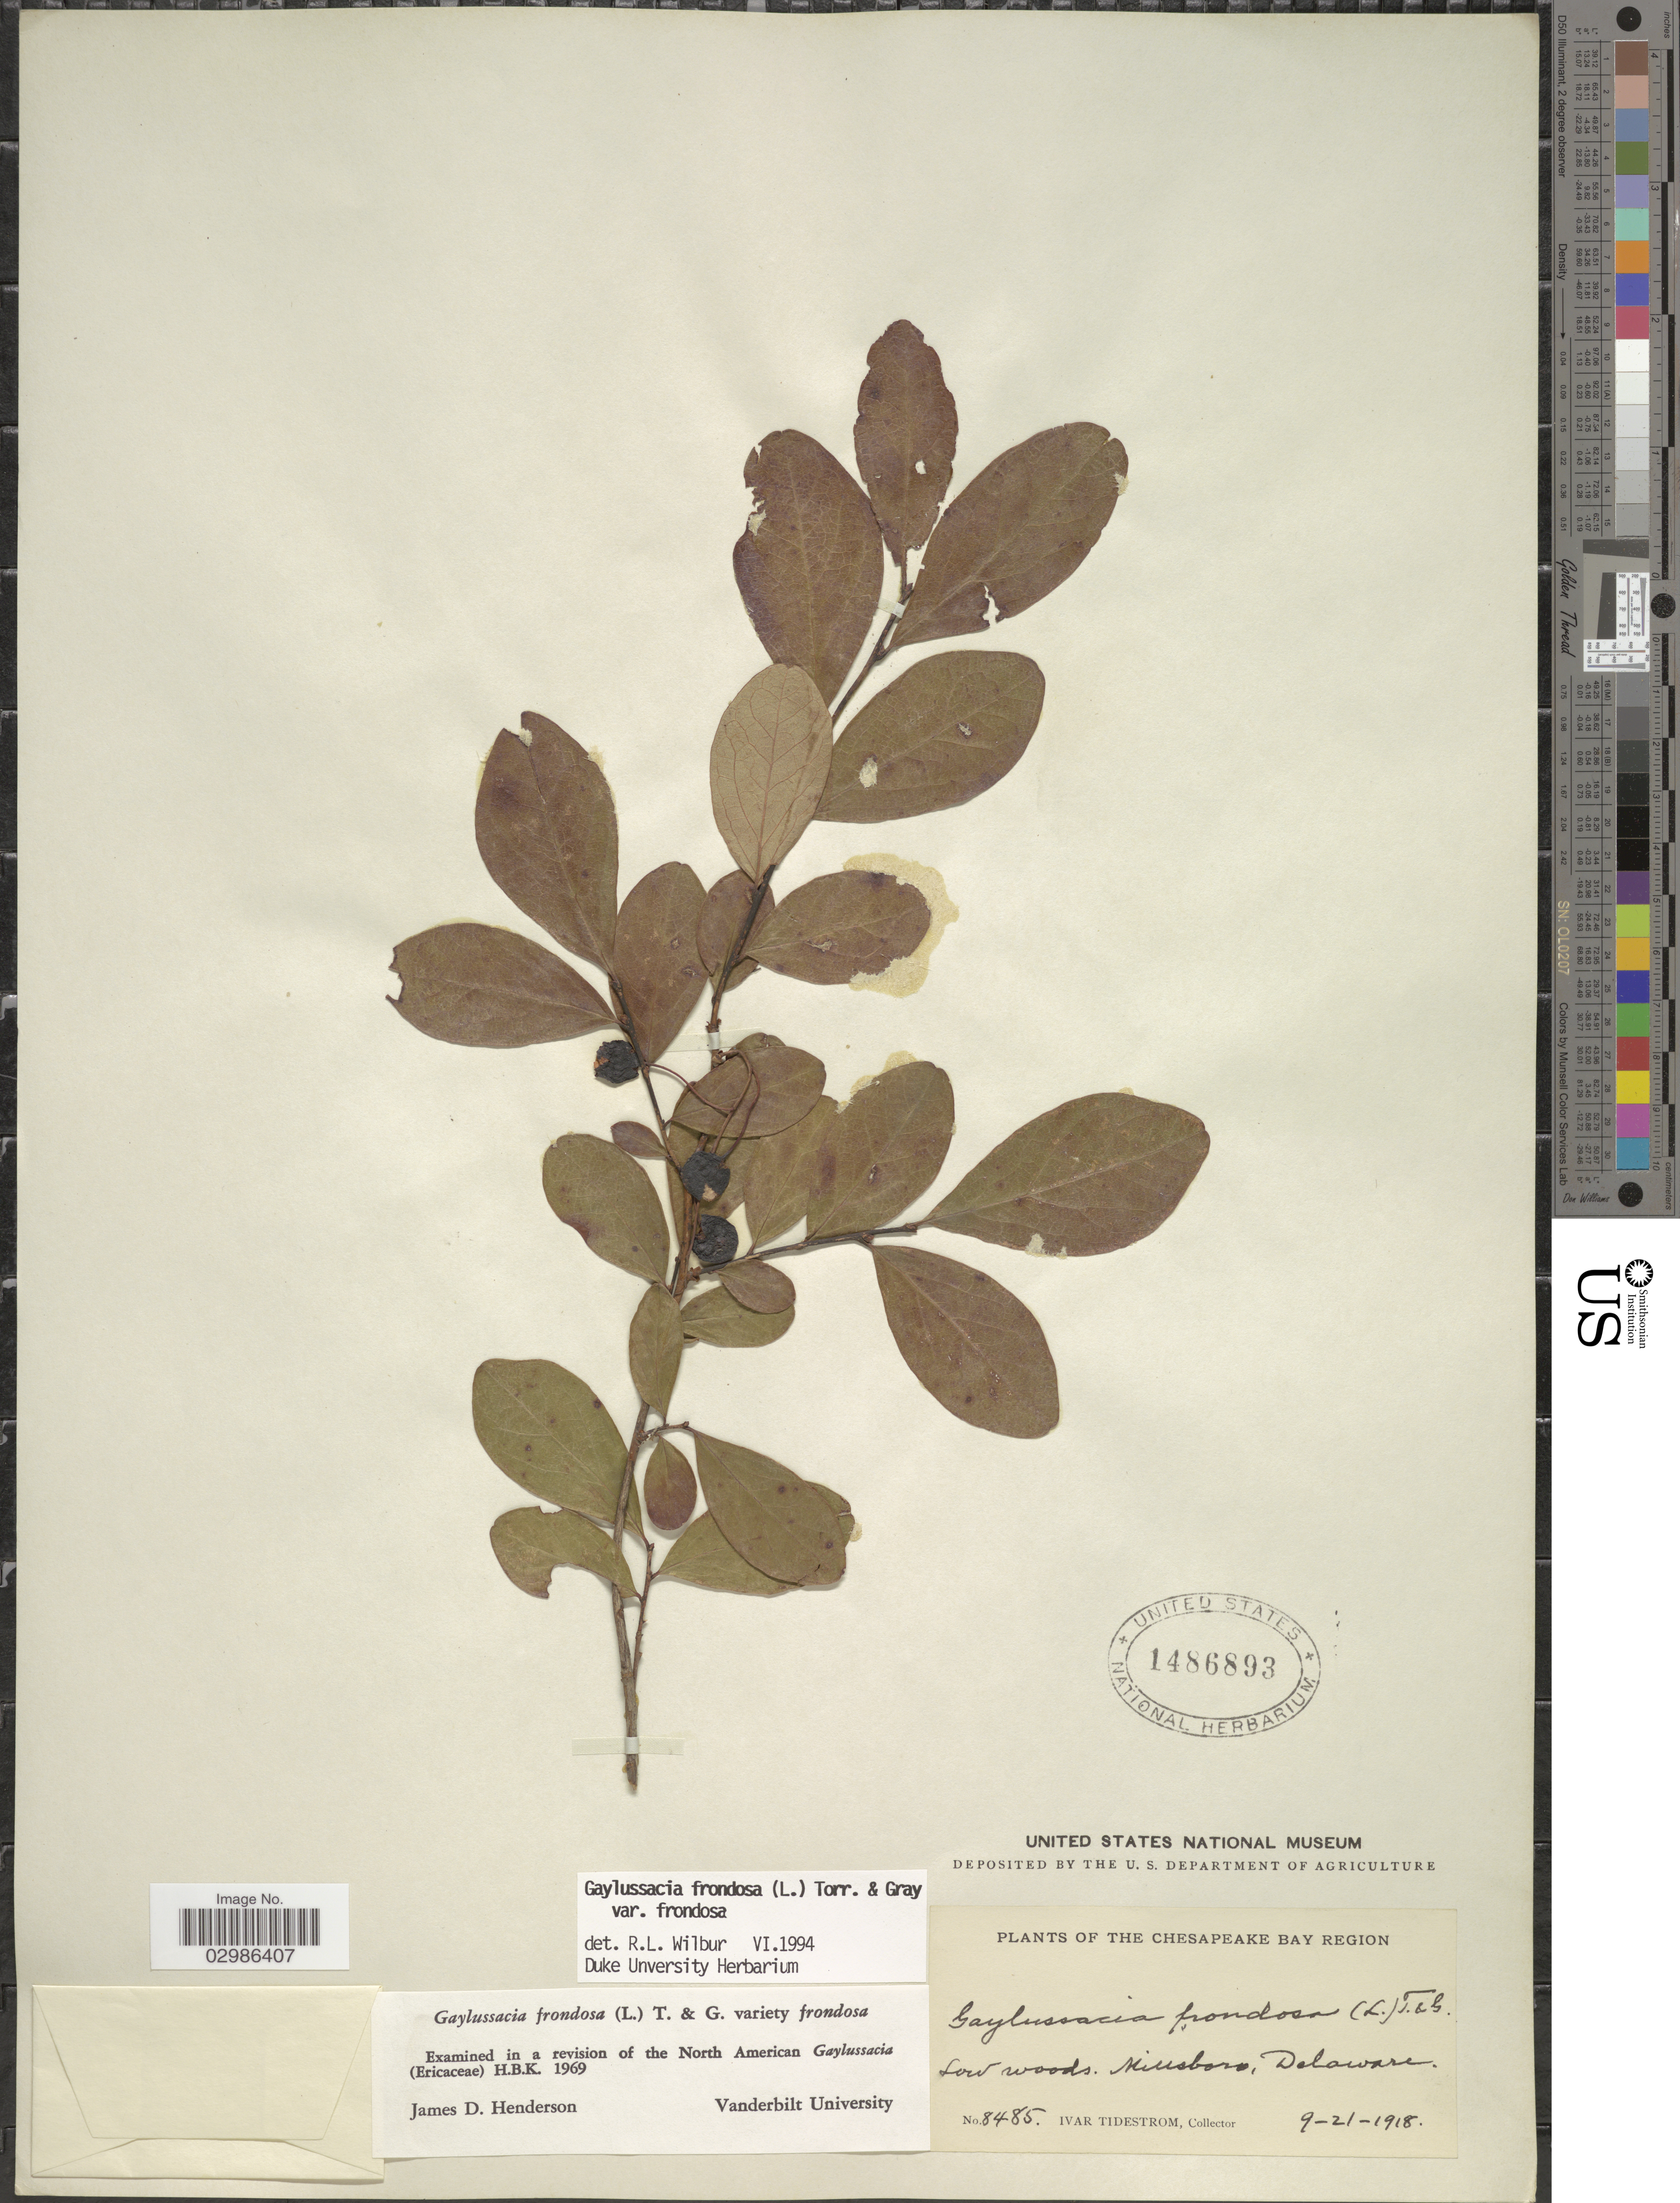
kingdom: Plantae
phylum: Tracheophyta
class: Magnoliopsida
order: Ericales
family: Ericaceae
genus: Gaylussacia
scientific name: Gaylussacia frondosa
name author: (L.) Torr. & A. Gray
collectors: I. F. Tidestrom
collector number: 8485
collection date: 1918-09-21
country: United States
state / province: Delaware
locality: The Chesapeake Bay Region, Millsboro.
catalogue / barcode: US 1486893